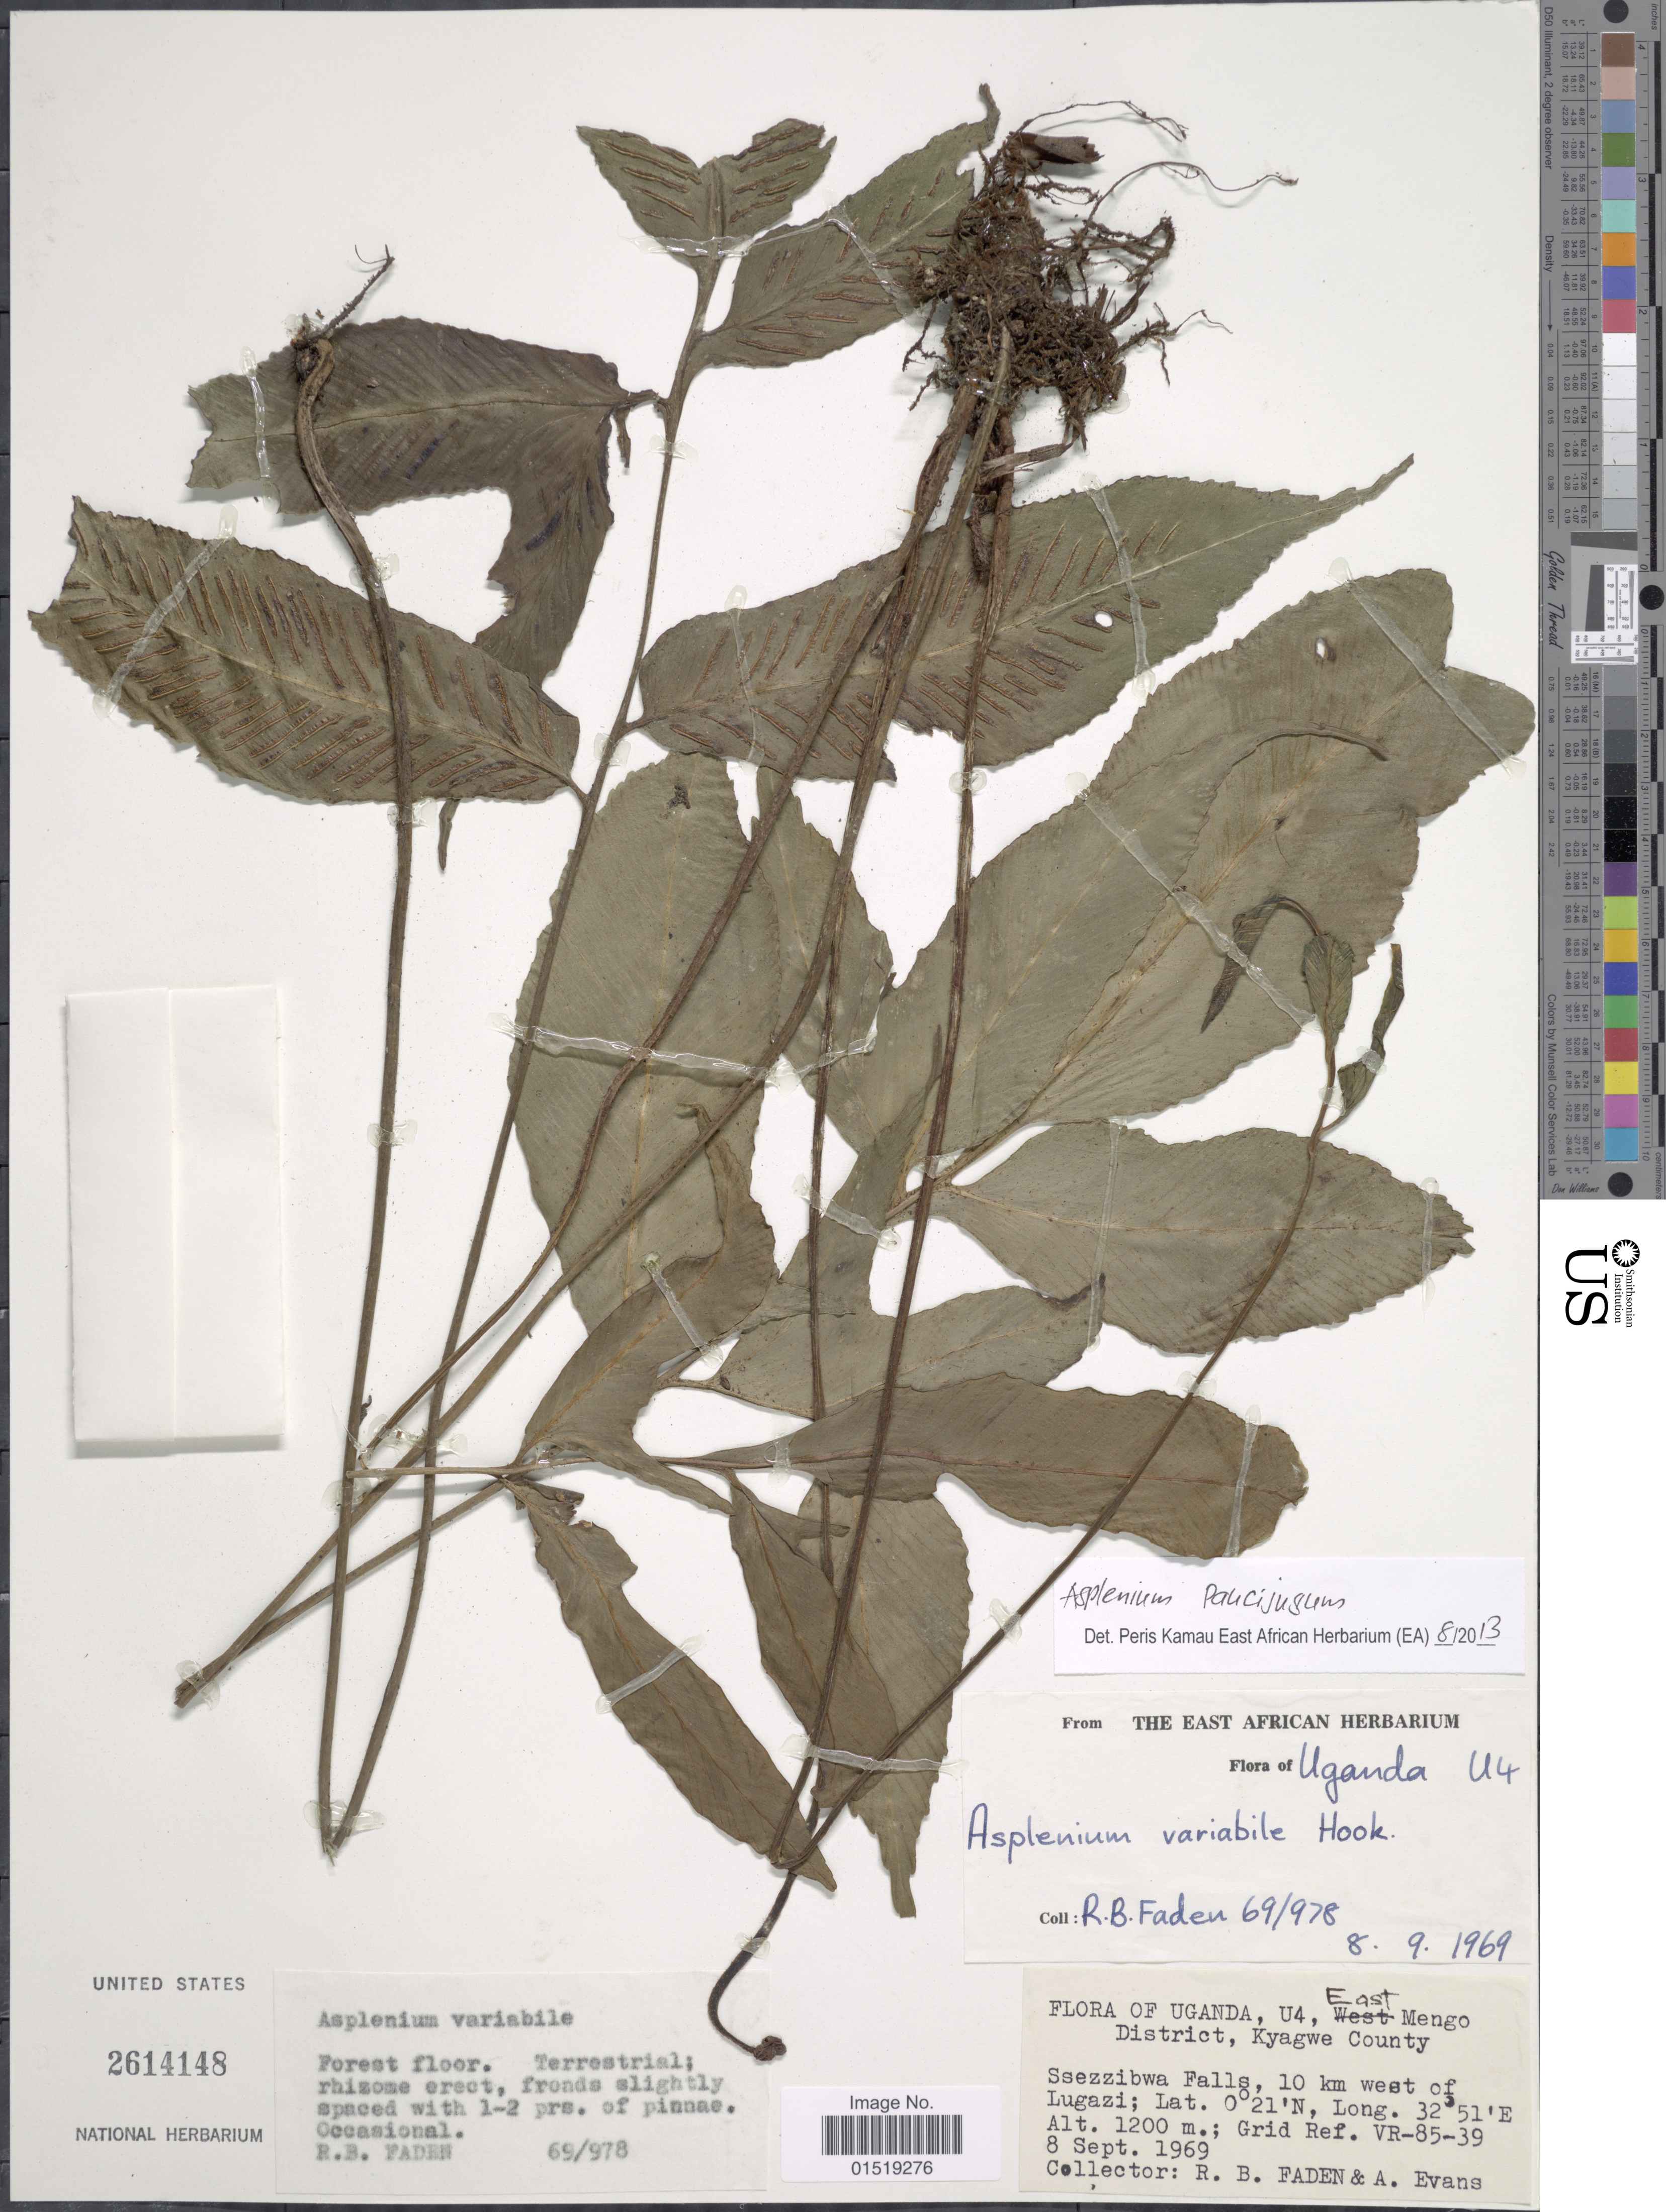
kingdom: Plantae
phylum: Tracheophyta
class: Polypodiopsida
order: Polypodiales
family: Aspleniaceae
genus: Asplenium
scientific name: Asplenium paucijugum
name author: Ballard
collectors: R. B. Faden & A. Evans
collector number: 69/978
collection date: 1969-09-08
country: Uganda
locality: U4, East Mengo District, Kyagwe County. Ssezzibwa Falls, 10 km west of Lugazi. Grid Ref. VR-85-39.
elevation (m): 1200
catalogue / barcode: US 2614148